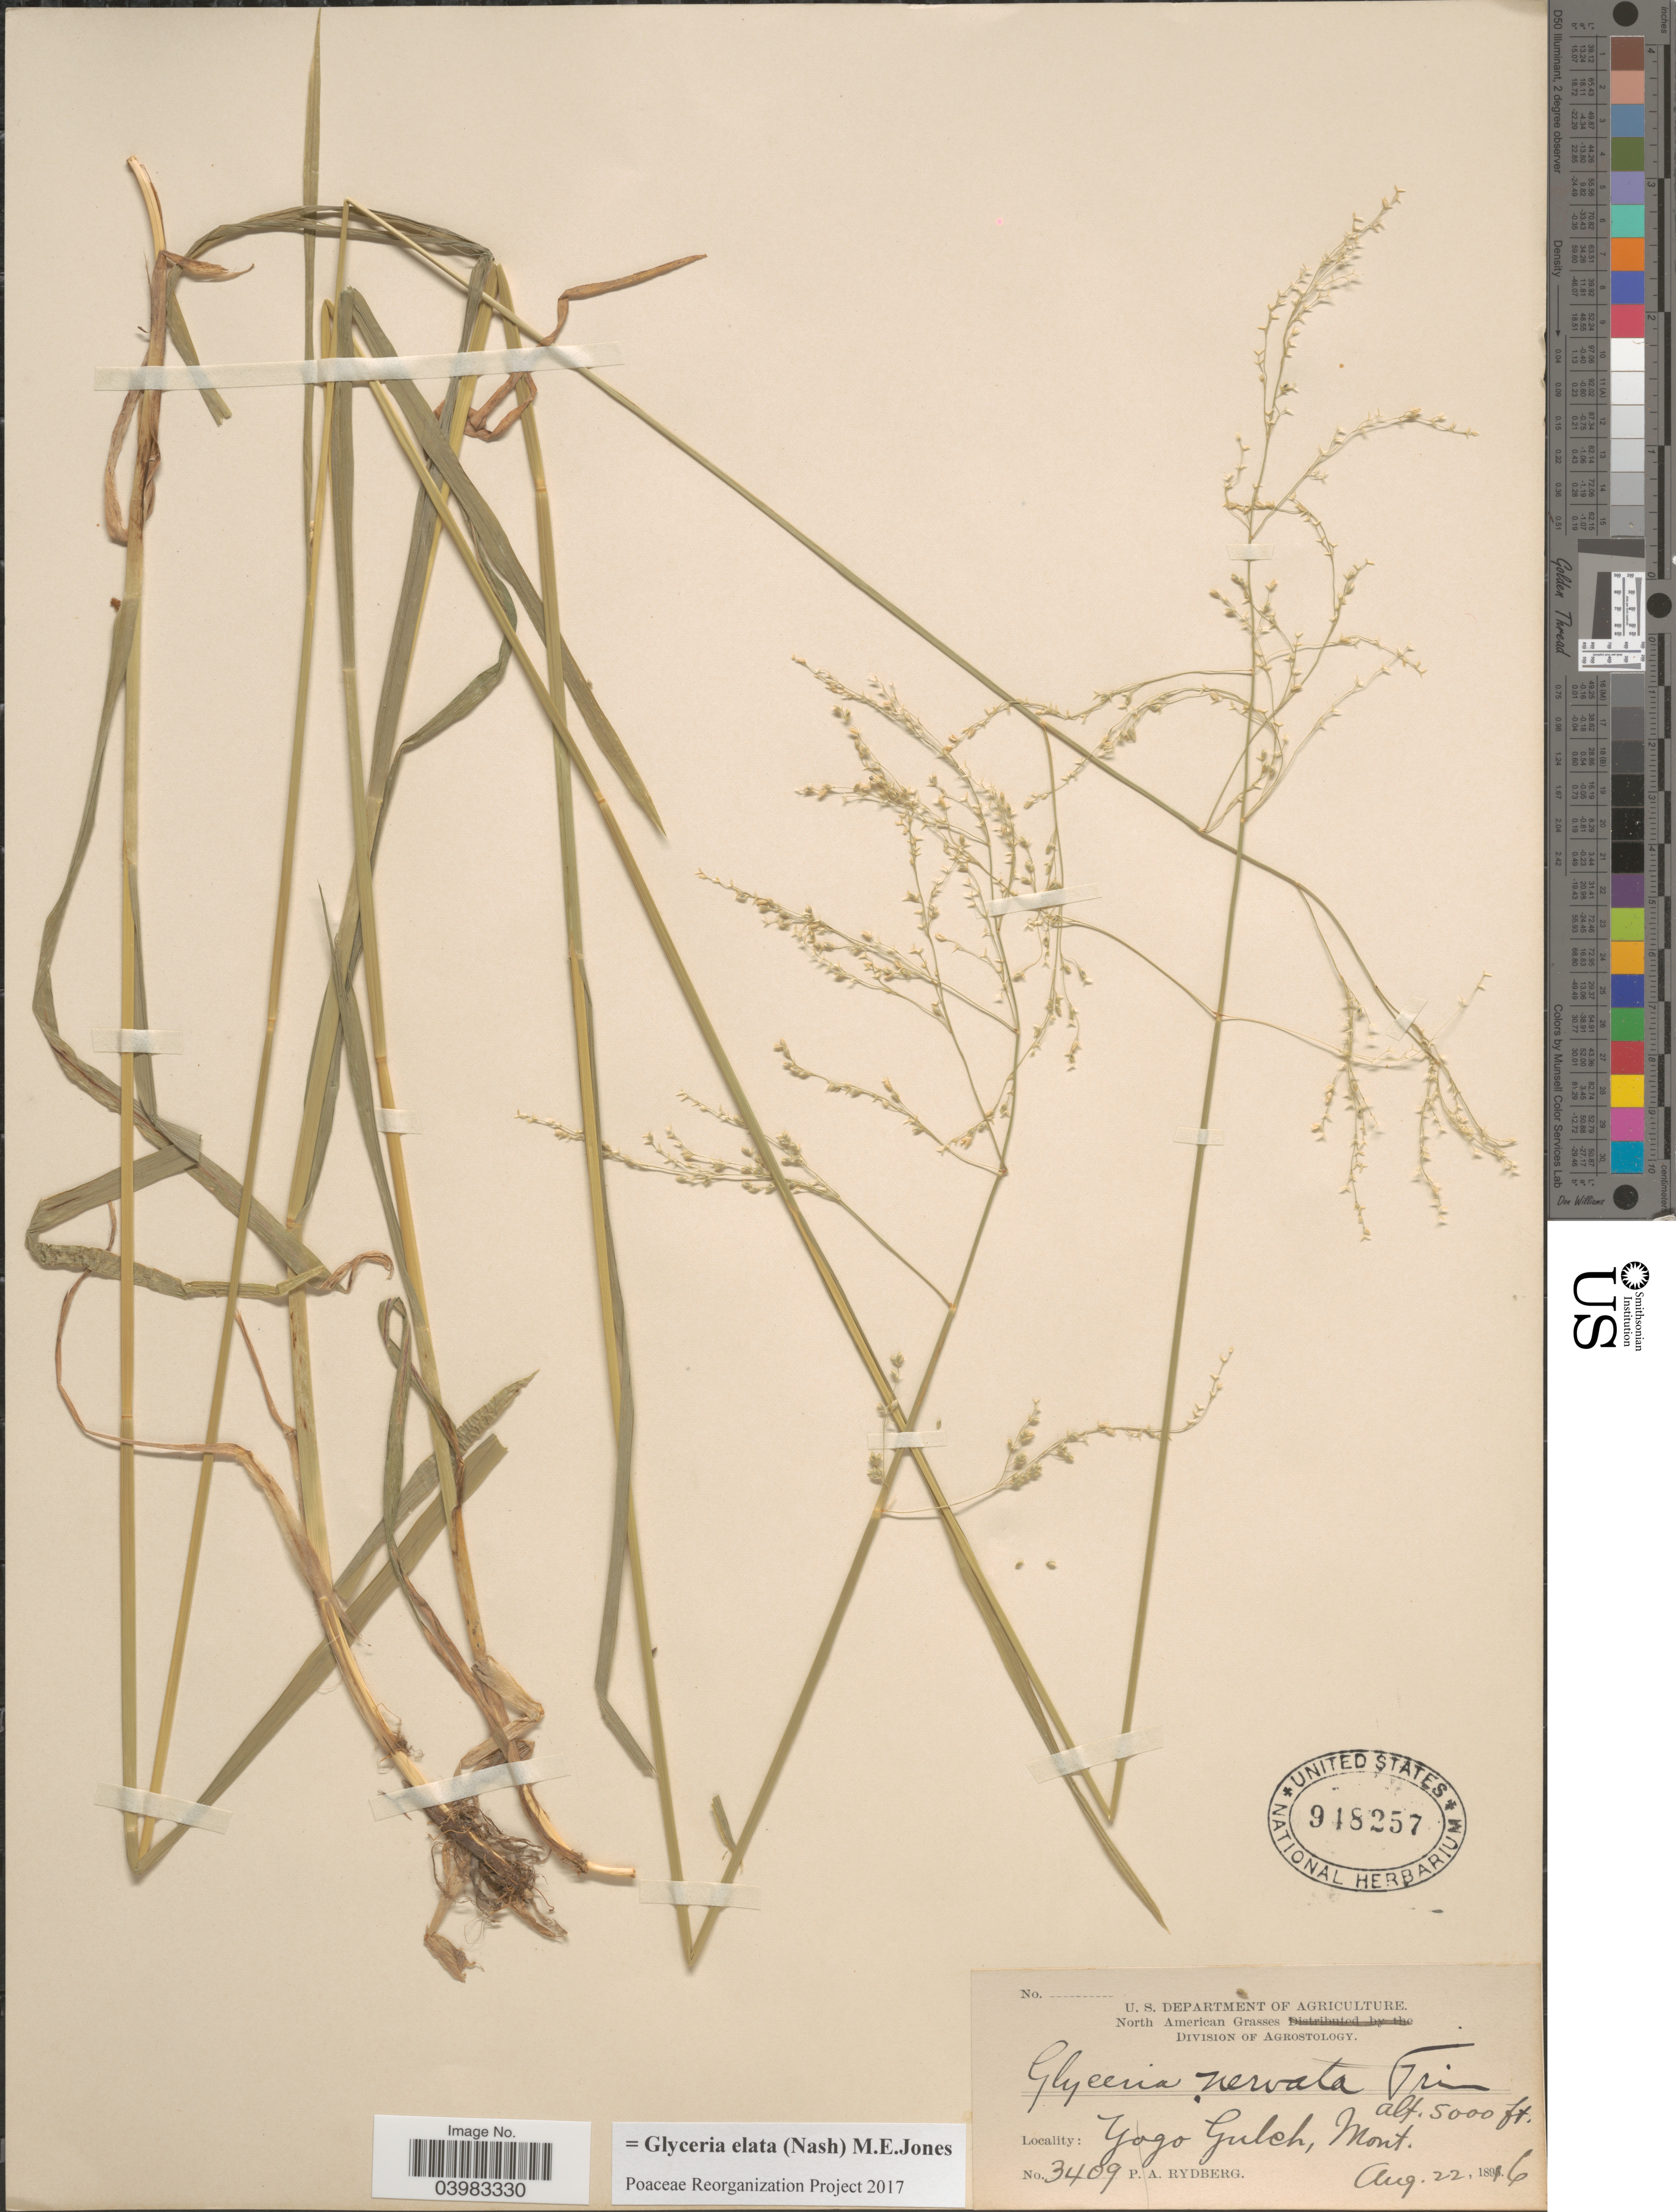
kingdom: Plantae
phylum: Tracheophyta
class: Liliopsida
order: Poales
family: Poaceae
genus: Glyceria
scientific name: Glyceria elata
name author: (Nash) M.E. Jones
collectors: P. A. Rydberg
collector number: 3409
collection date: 1896-08-22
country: United States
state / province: Montana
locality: Yogo Gulch.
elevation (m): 1524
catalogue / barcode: US 948257